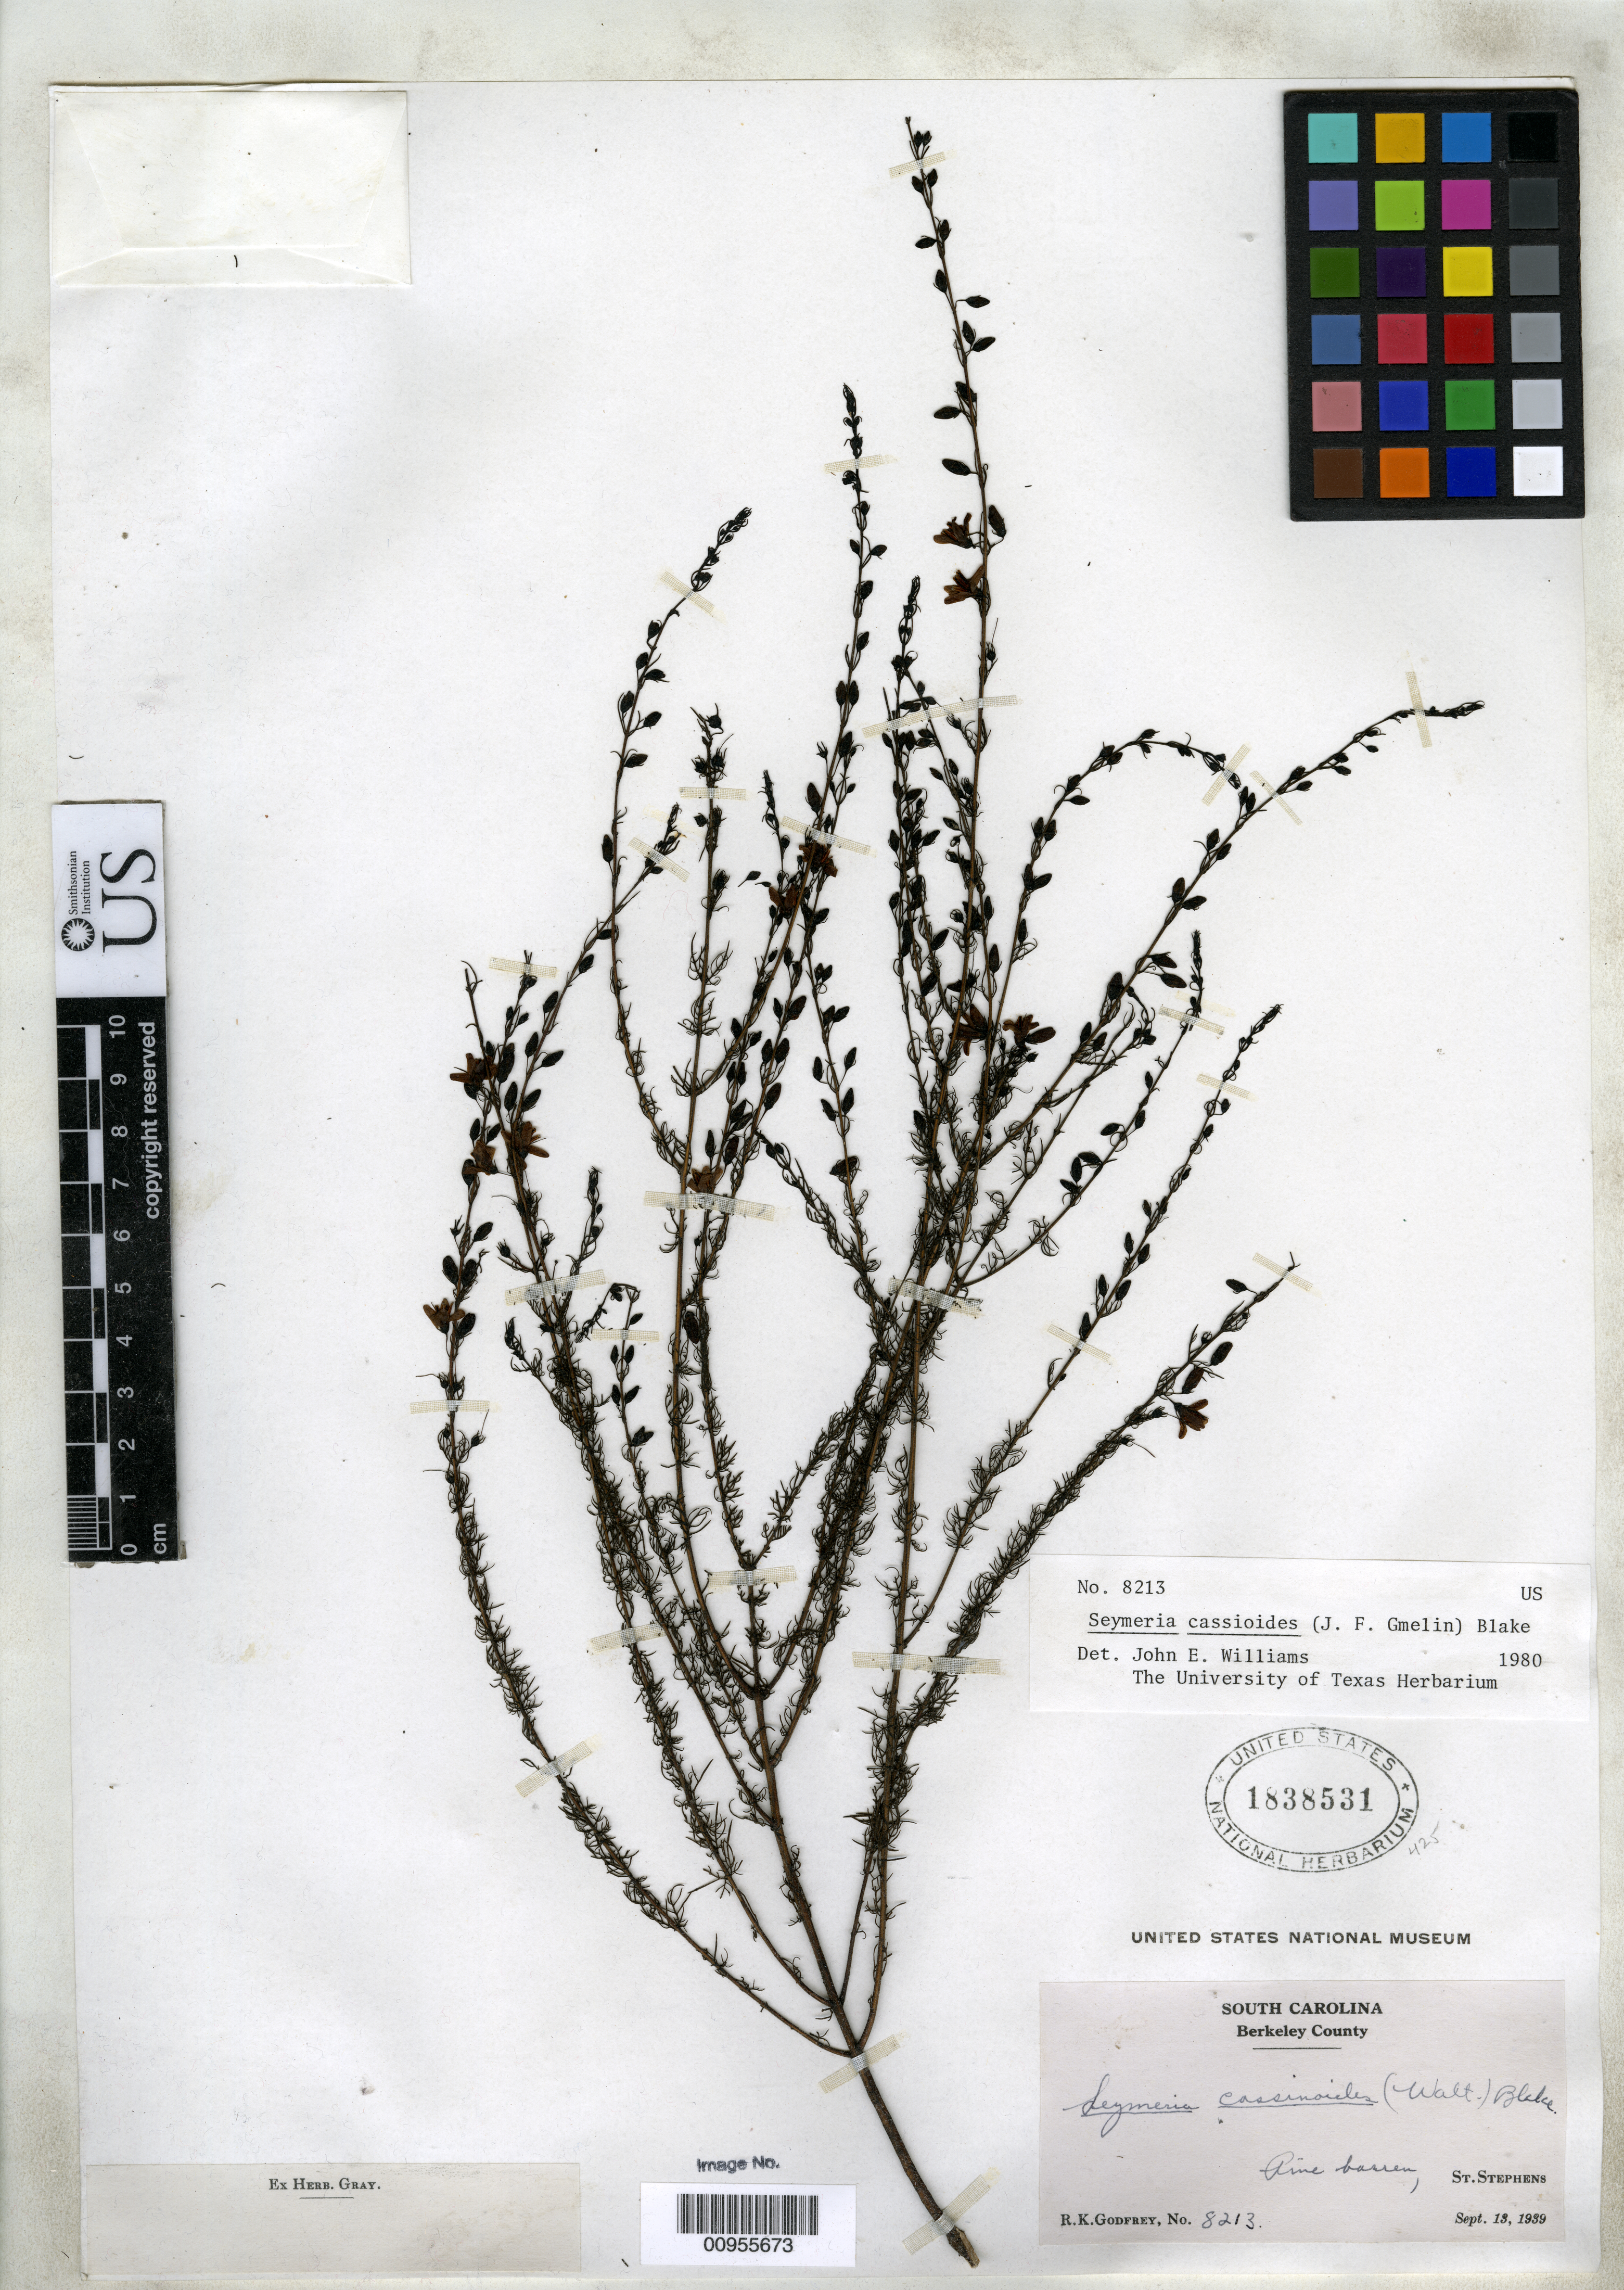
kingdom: Plantae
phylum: Tracheophyta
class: Magnoliopsida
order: Lamiales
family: Orobanchaceae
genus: Afzelia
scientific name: Afzelia cassioides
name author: J.F. Gmel.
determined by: Williams, J. E.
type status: Isoneotype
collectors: R. K. Godfrey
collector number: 8213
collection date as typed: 13 Sep 1939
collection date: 1939-09-13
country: United States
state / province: South Carolina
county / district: Berkeley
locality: Pine barren, St. Stephens.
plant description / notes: Afzelia cassioides J.F. Gmel. is based on Anonymos cassioides Walt., nom. illeg. (see Ward 2007).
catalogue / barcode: US 1838531